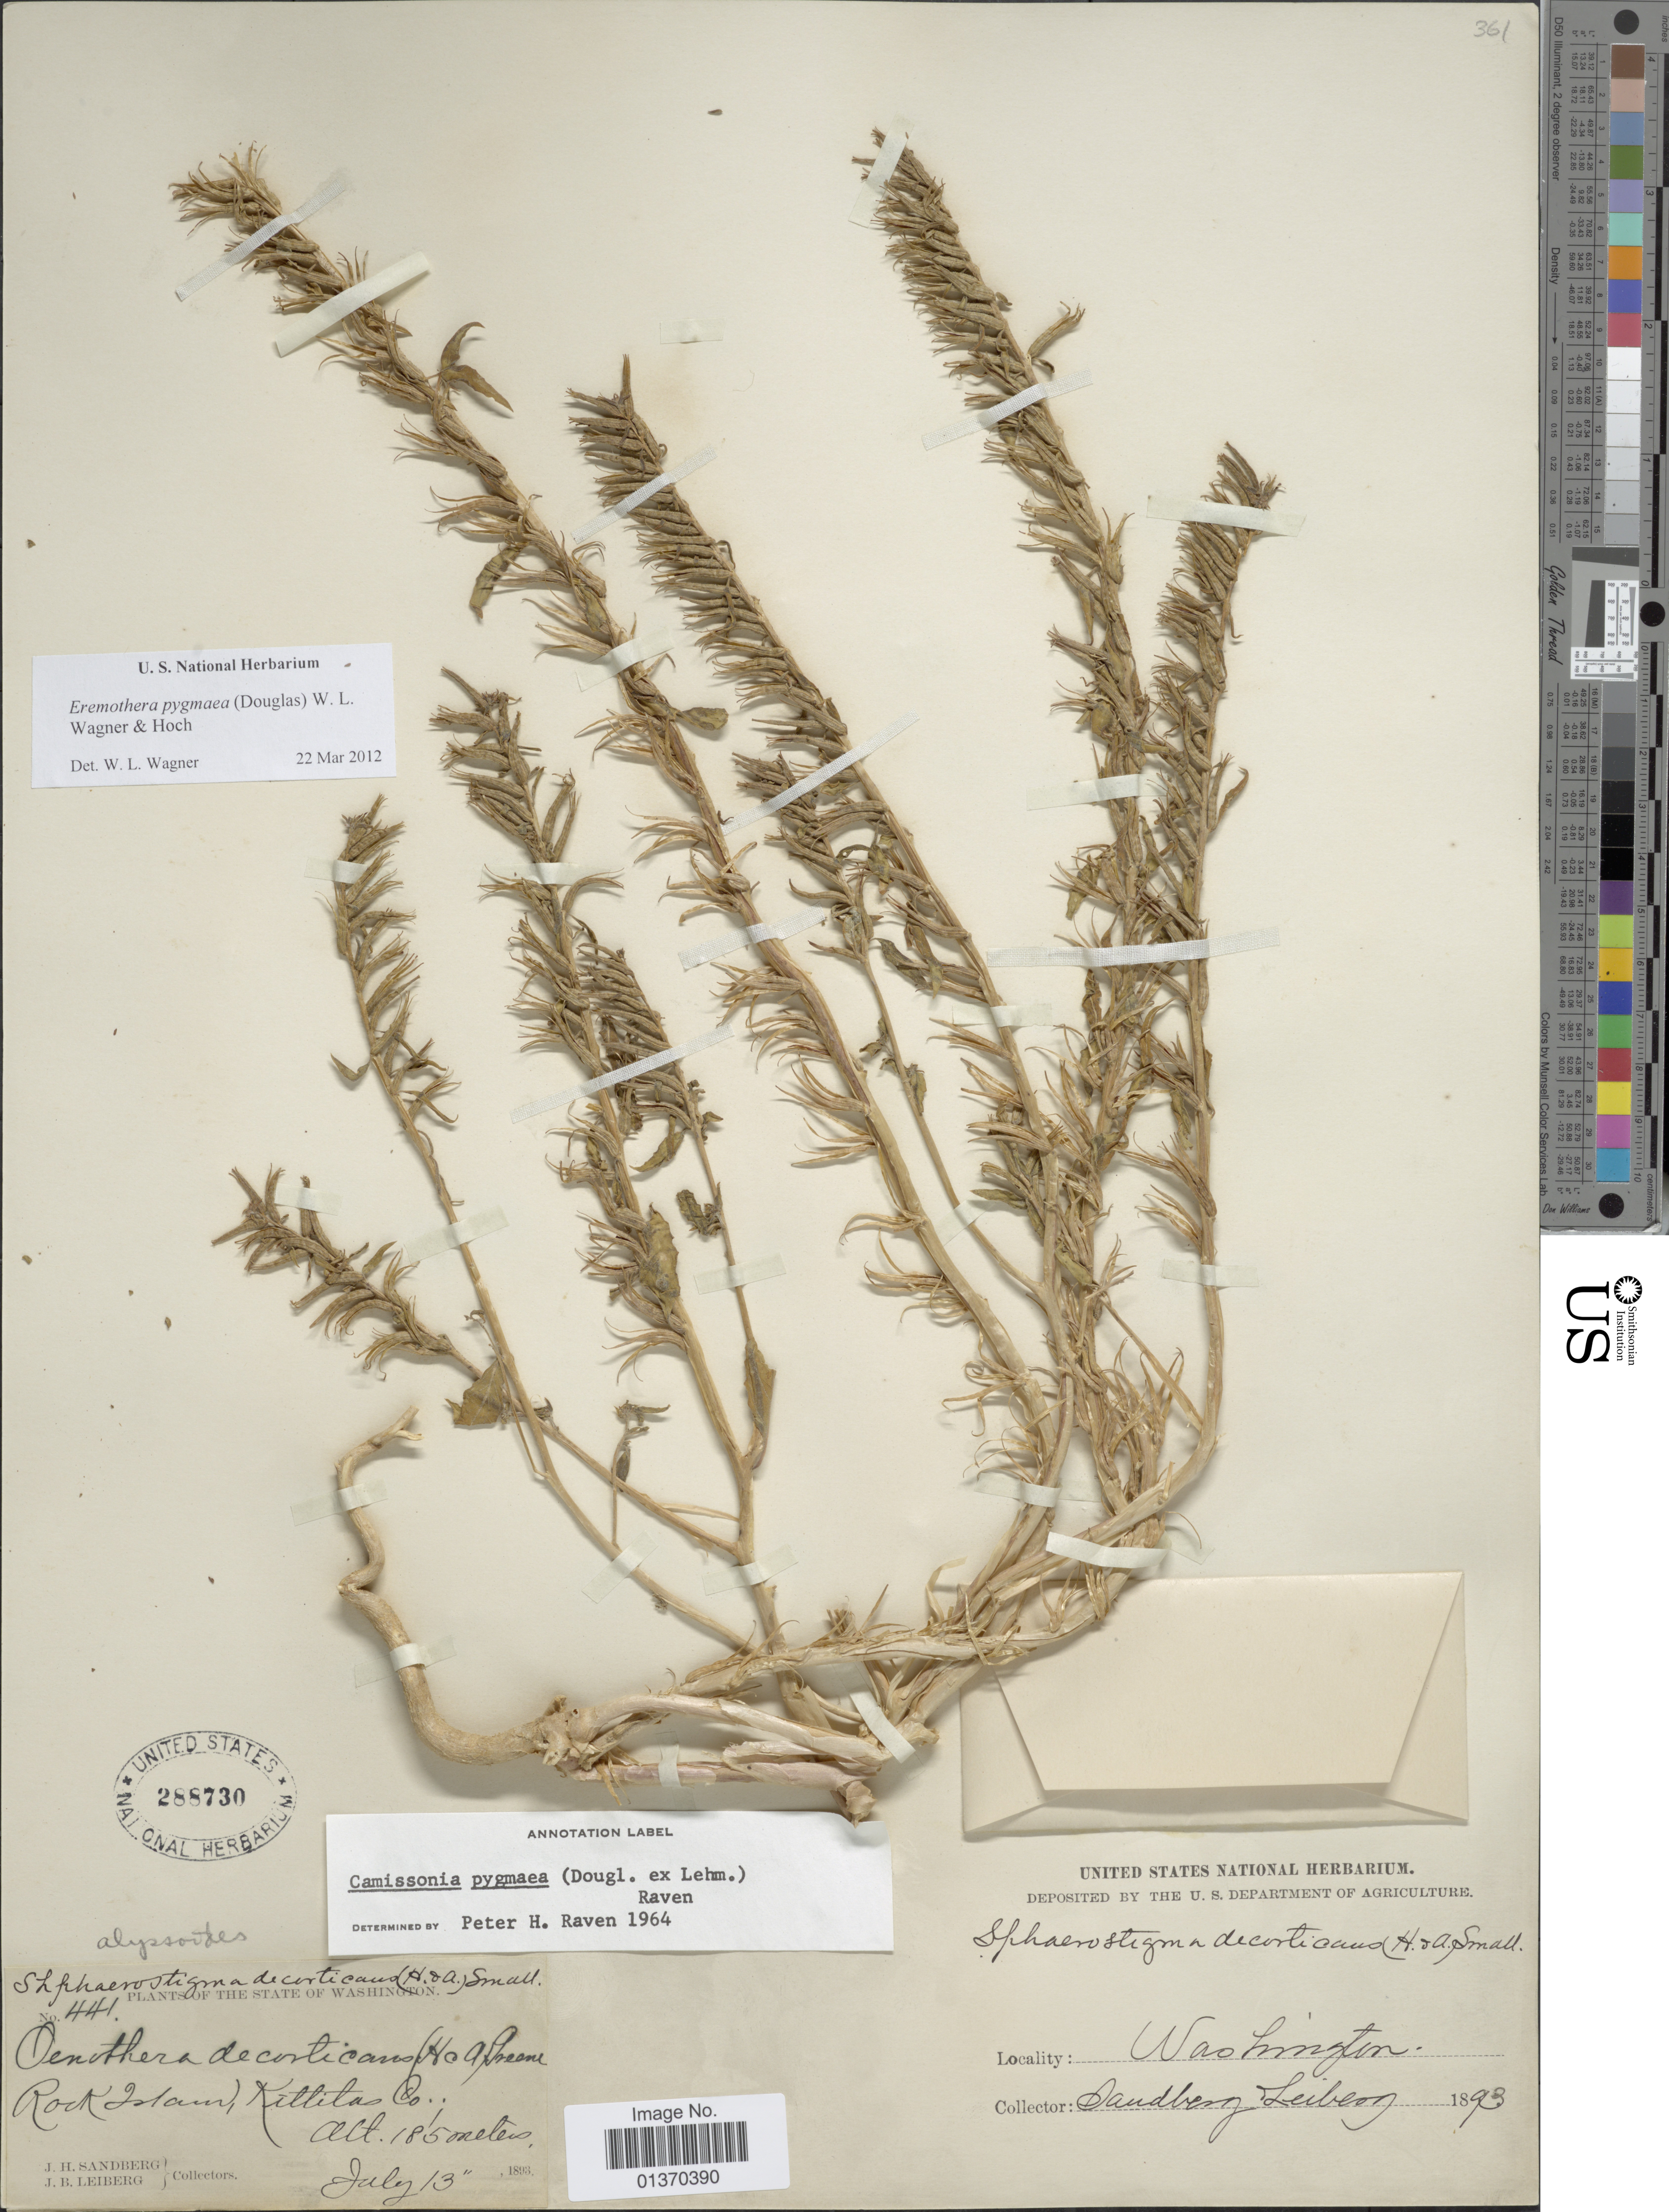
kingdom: Plantae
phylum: Tracheophyta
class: Magnoliopsida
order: Myrtales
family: Onagraceae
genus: Eremothera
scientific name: Eremothera pygmaea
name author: (Douglas) W.L. Wagner & Hoch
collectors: J. H. Sandberg & J. B. Leiberg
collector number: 441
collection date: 1893-07-13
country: United States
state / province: Washington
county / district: Kittitas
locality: Rock Island, Kittitas Co.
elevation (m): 1850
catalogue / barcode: US 288730